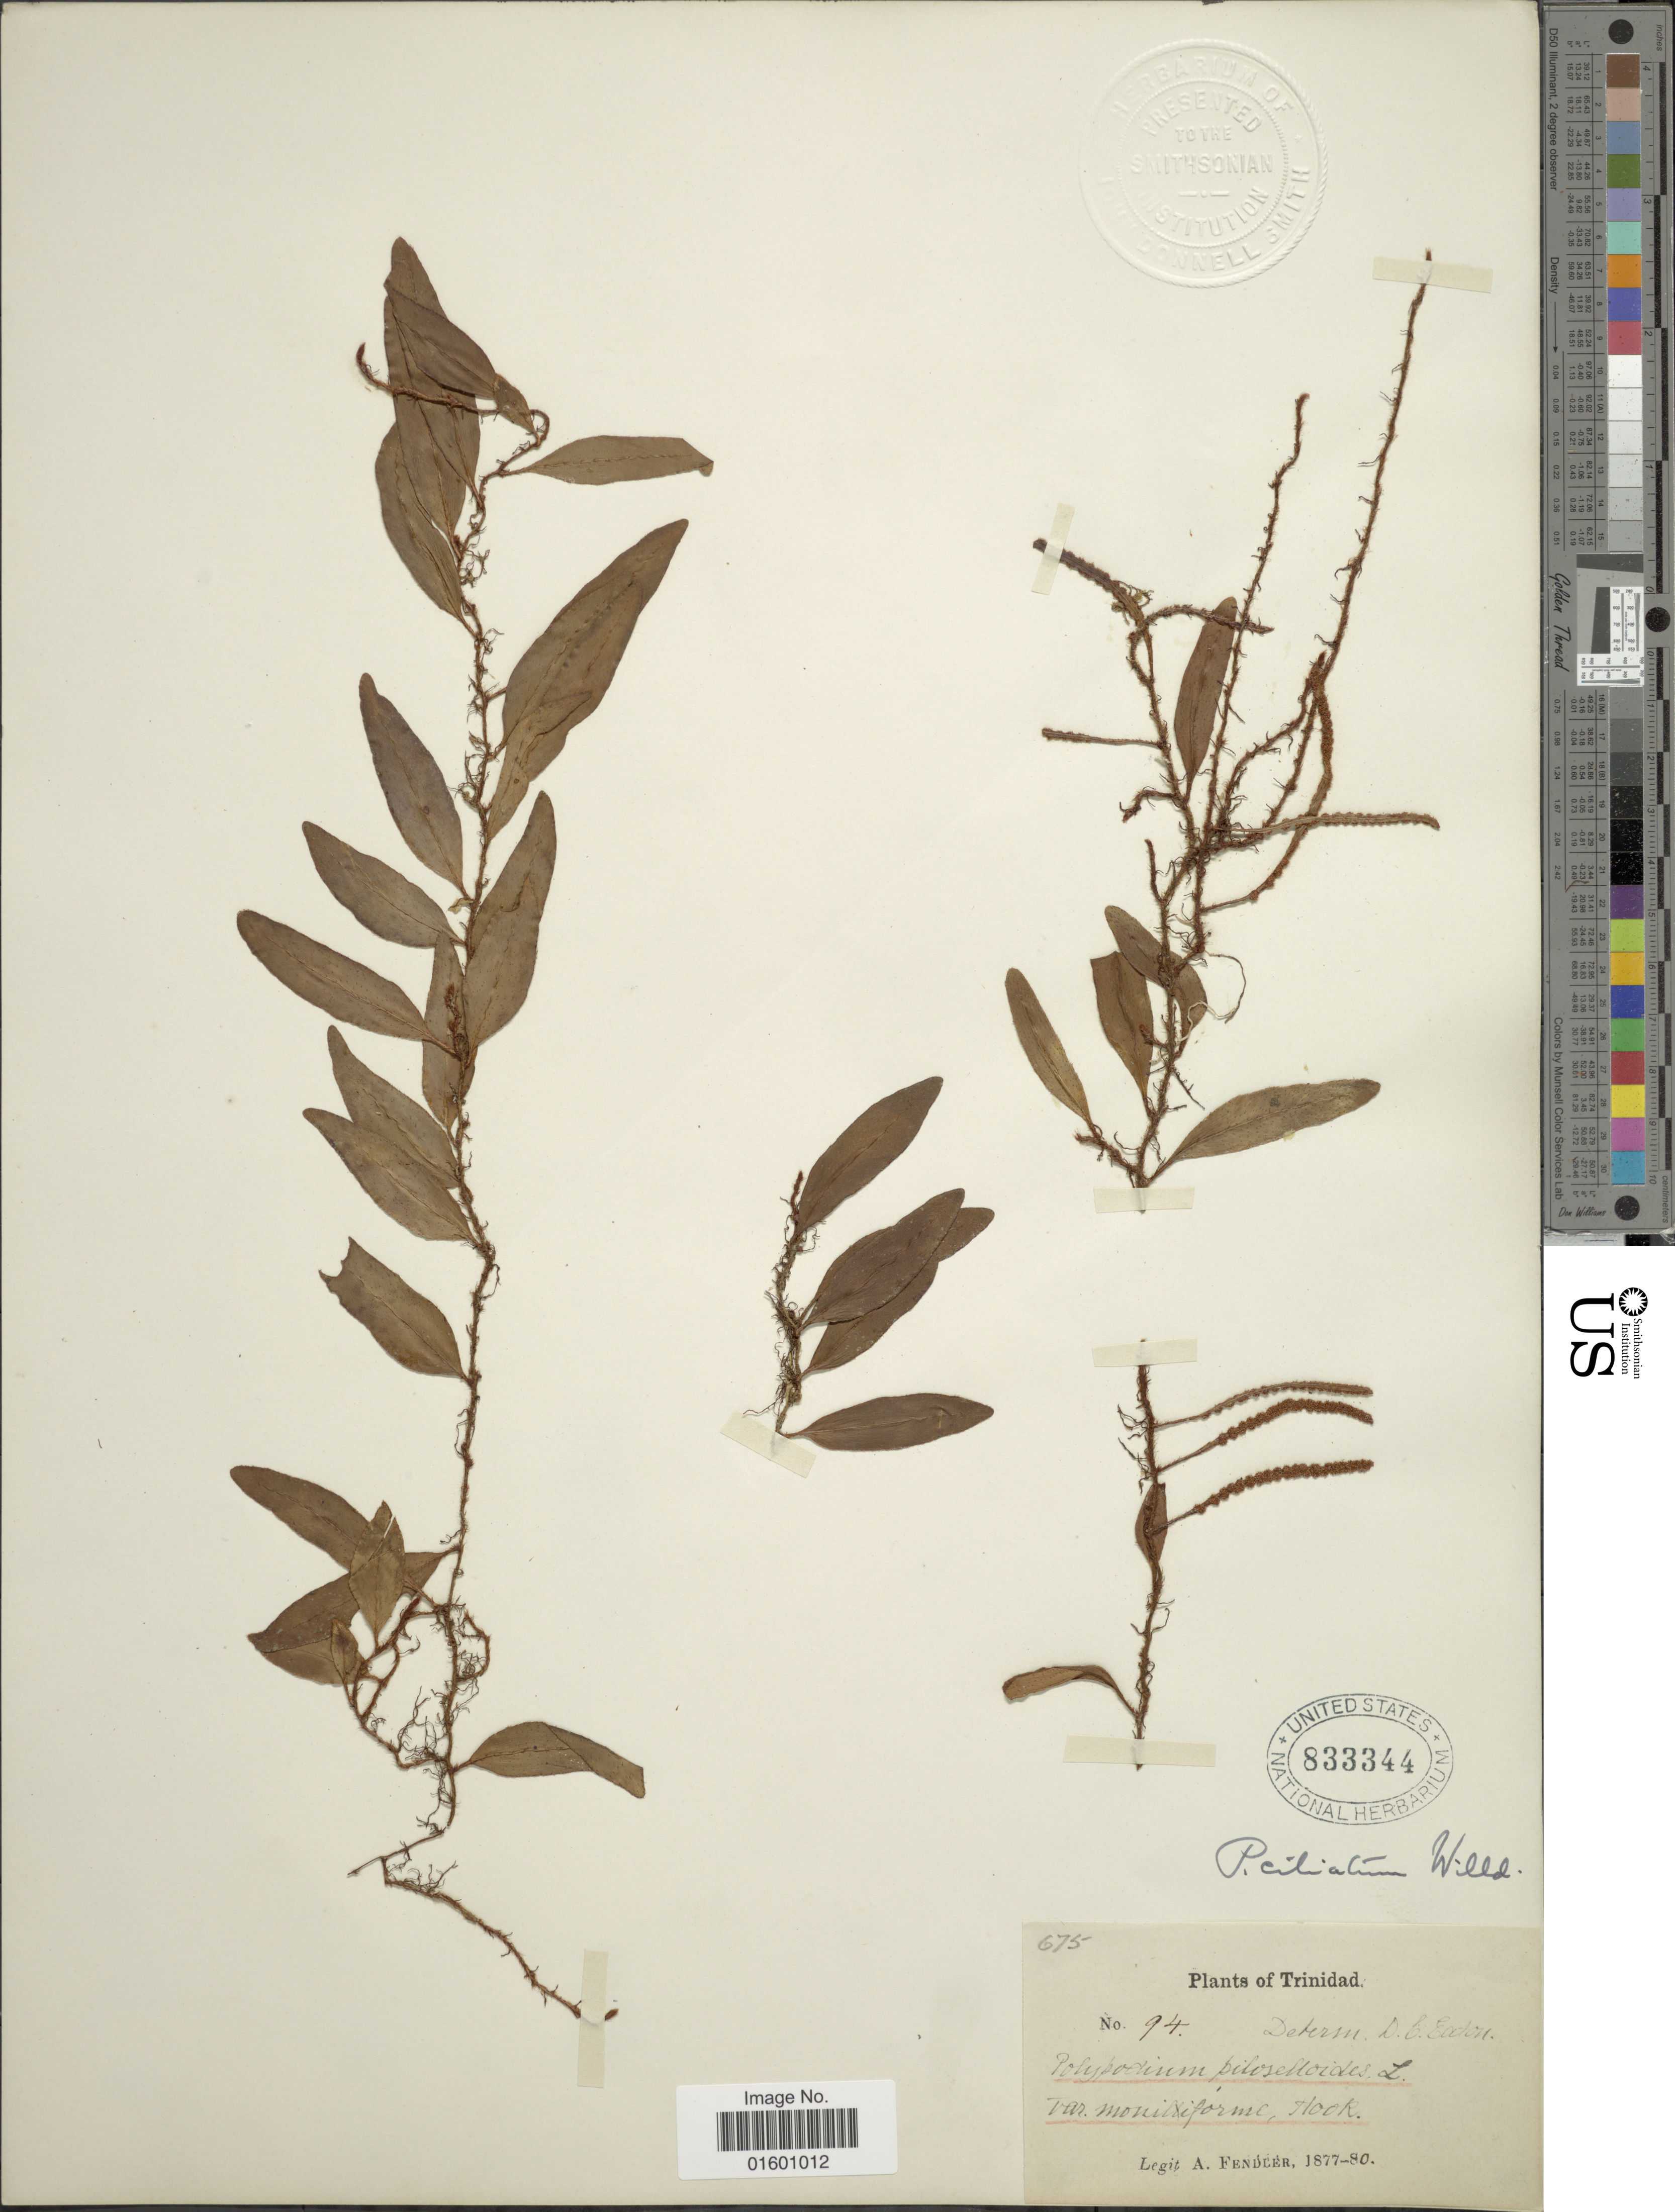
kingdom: Plantae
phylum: Tracheophyta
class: Polypodiopsida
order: Polypodiales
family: Polypodiaceae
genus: Microgramma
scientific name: Microgramma reptans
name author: (Cav.) A.R. Sm.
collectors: A. Fendler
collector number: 94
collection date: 1877/1880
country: Trinidad and Tobago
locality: Trinidad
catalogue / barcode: US 833344